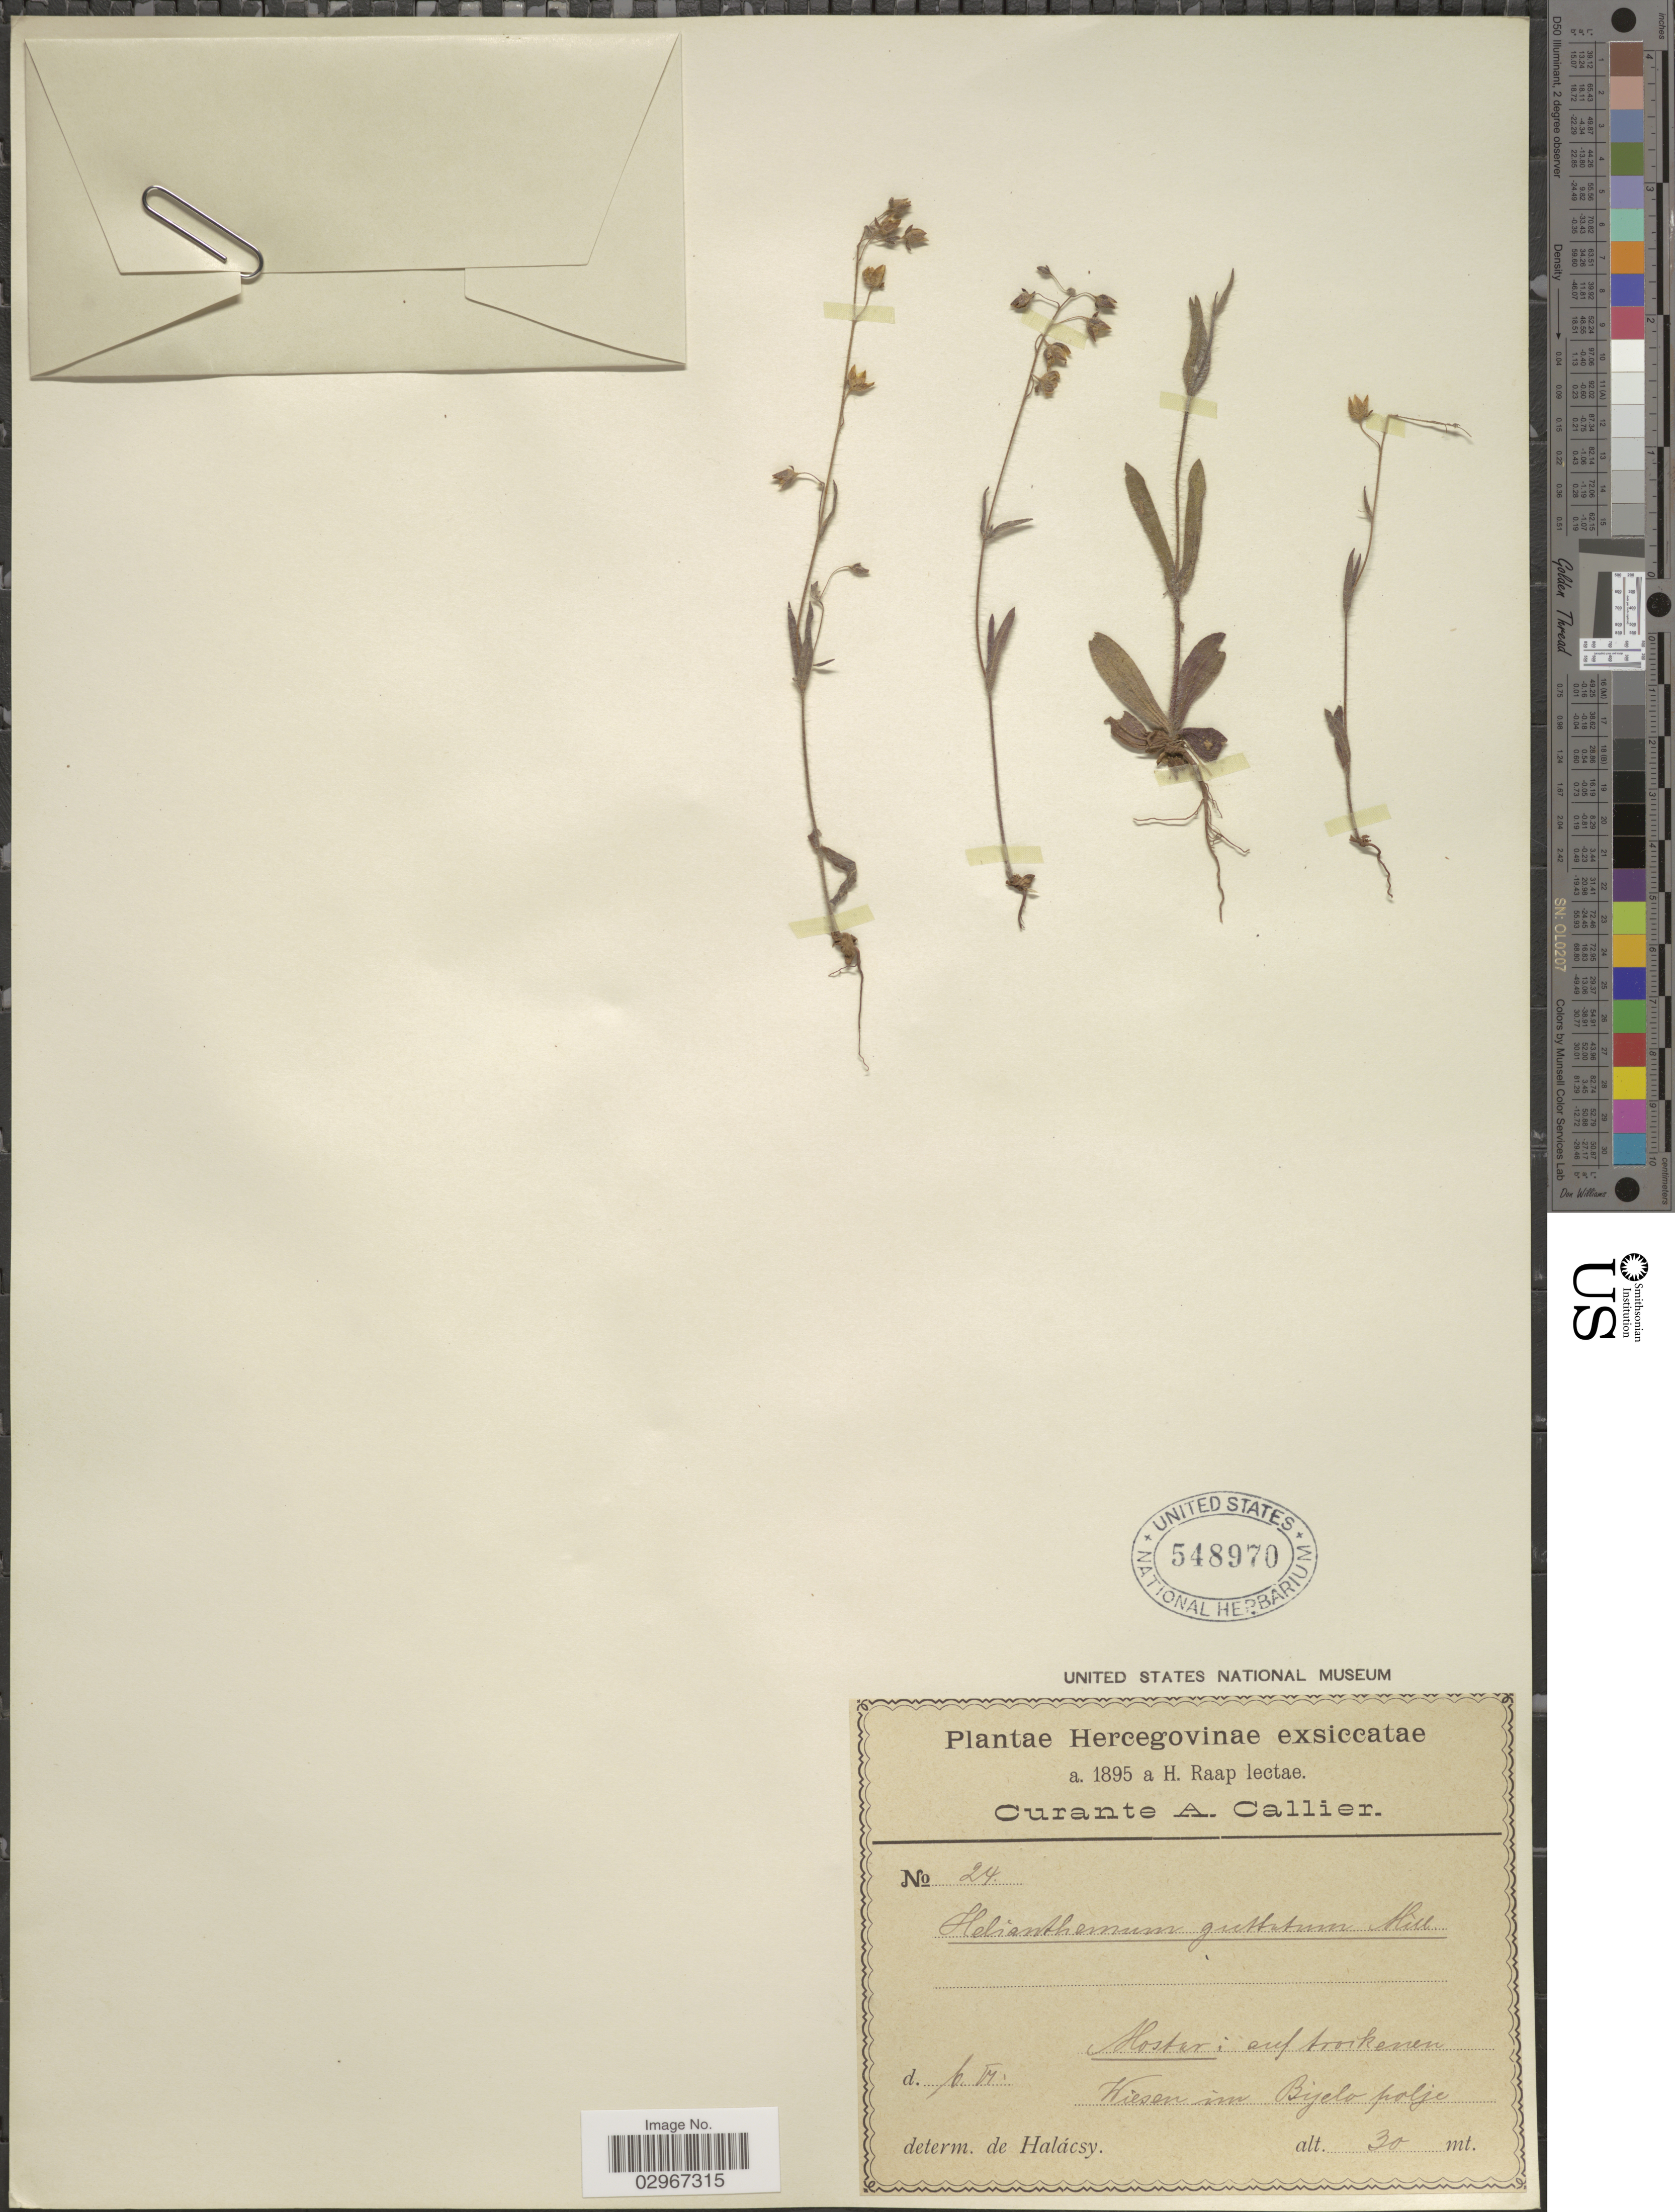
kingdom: Plantae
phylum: Tracheophyta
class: Magnoliopsida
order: Malvales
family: Cistaceae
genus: Helianthemum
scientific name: Helianthemum sp.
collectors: H. Raap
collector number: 24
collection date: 1895-06-06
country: Bosnia and Herzegovina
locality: Hercegovinae, Mostar: auf trockenen, Wiesen im Bijelo polje.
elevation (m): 30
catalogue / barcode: US 548970